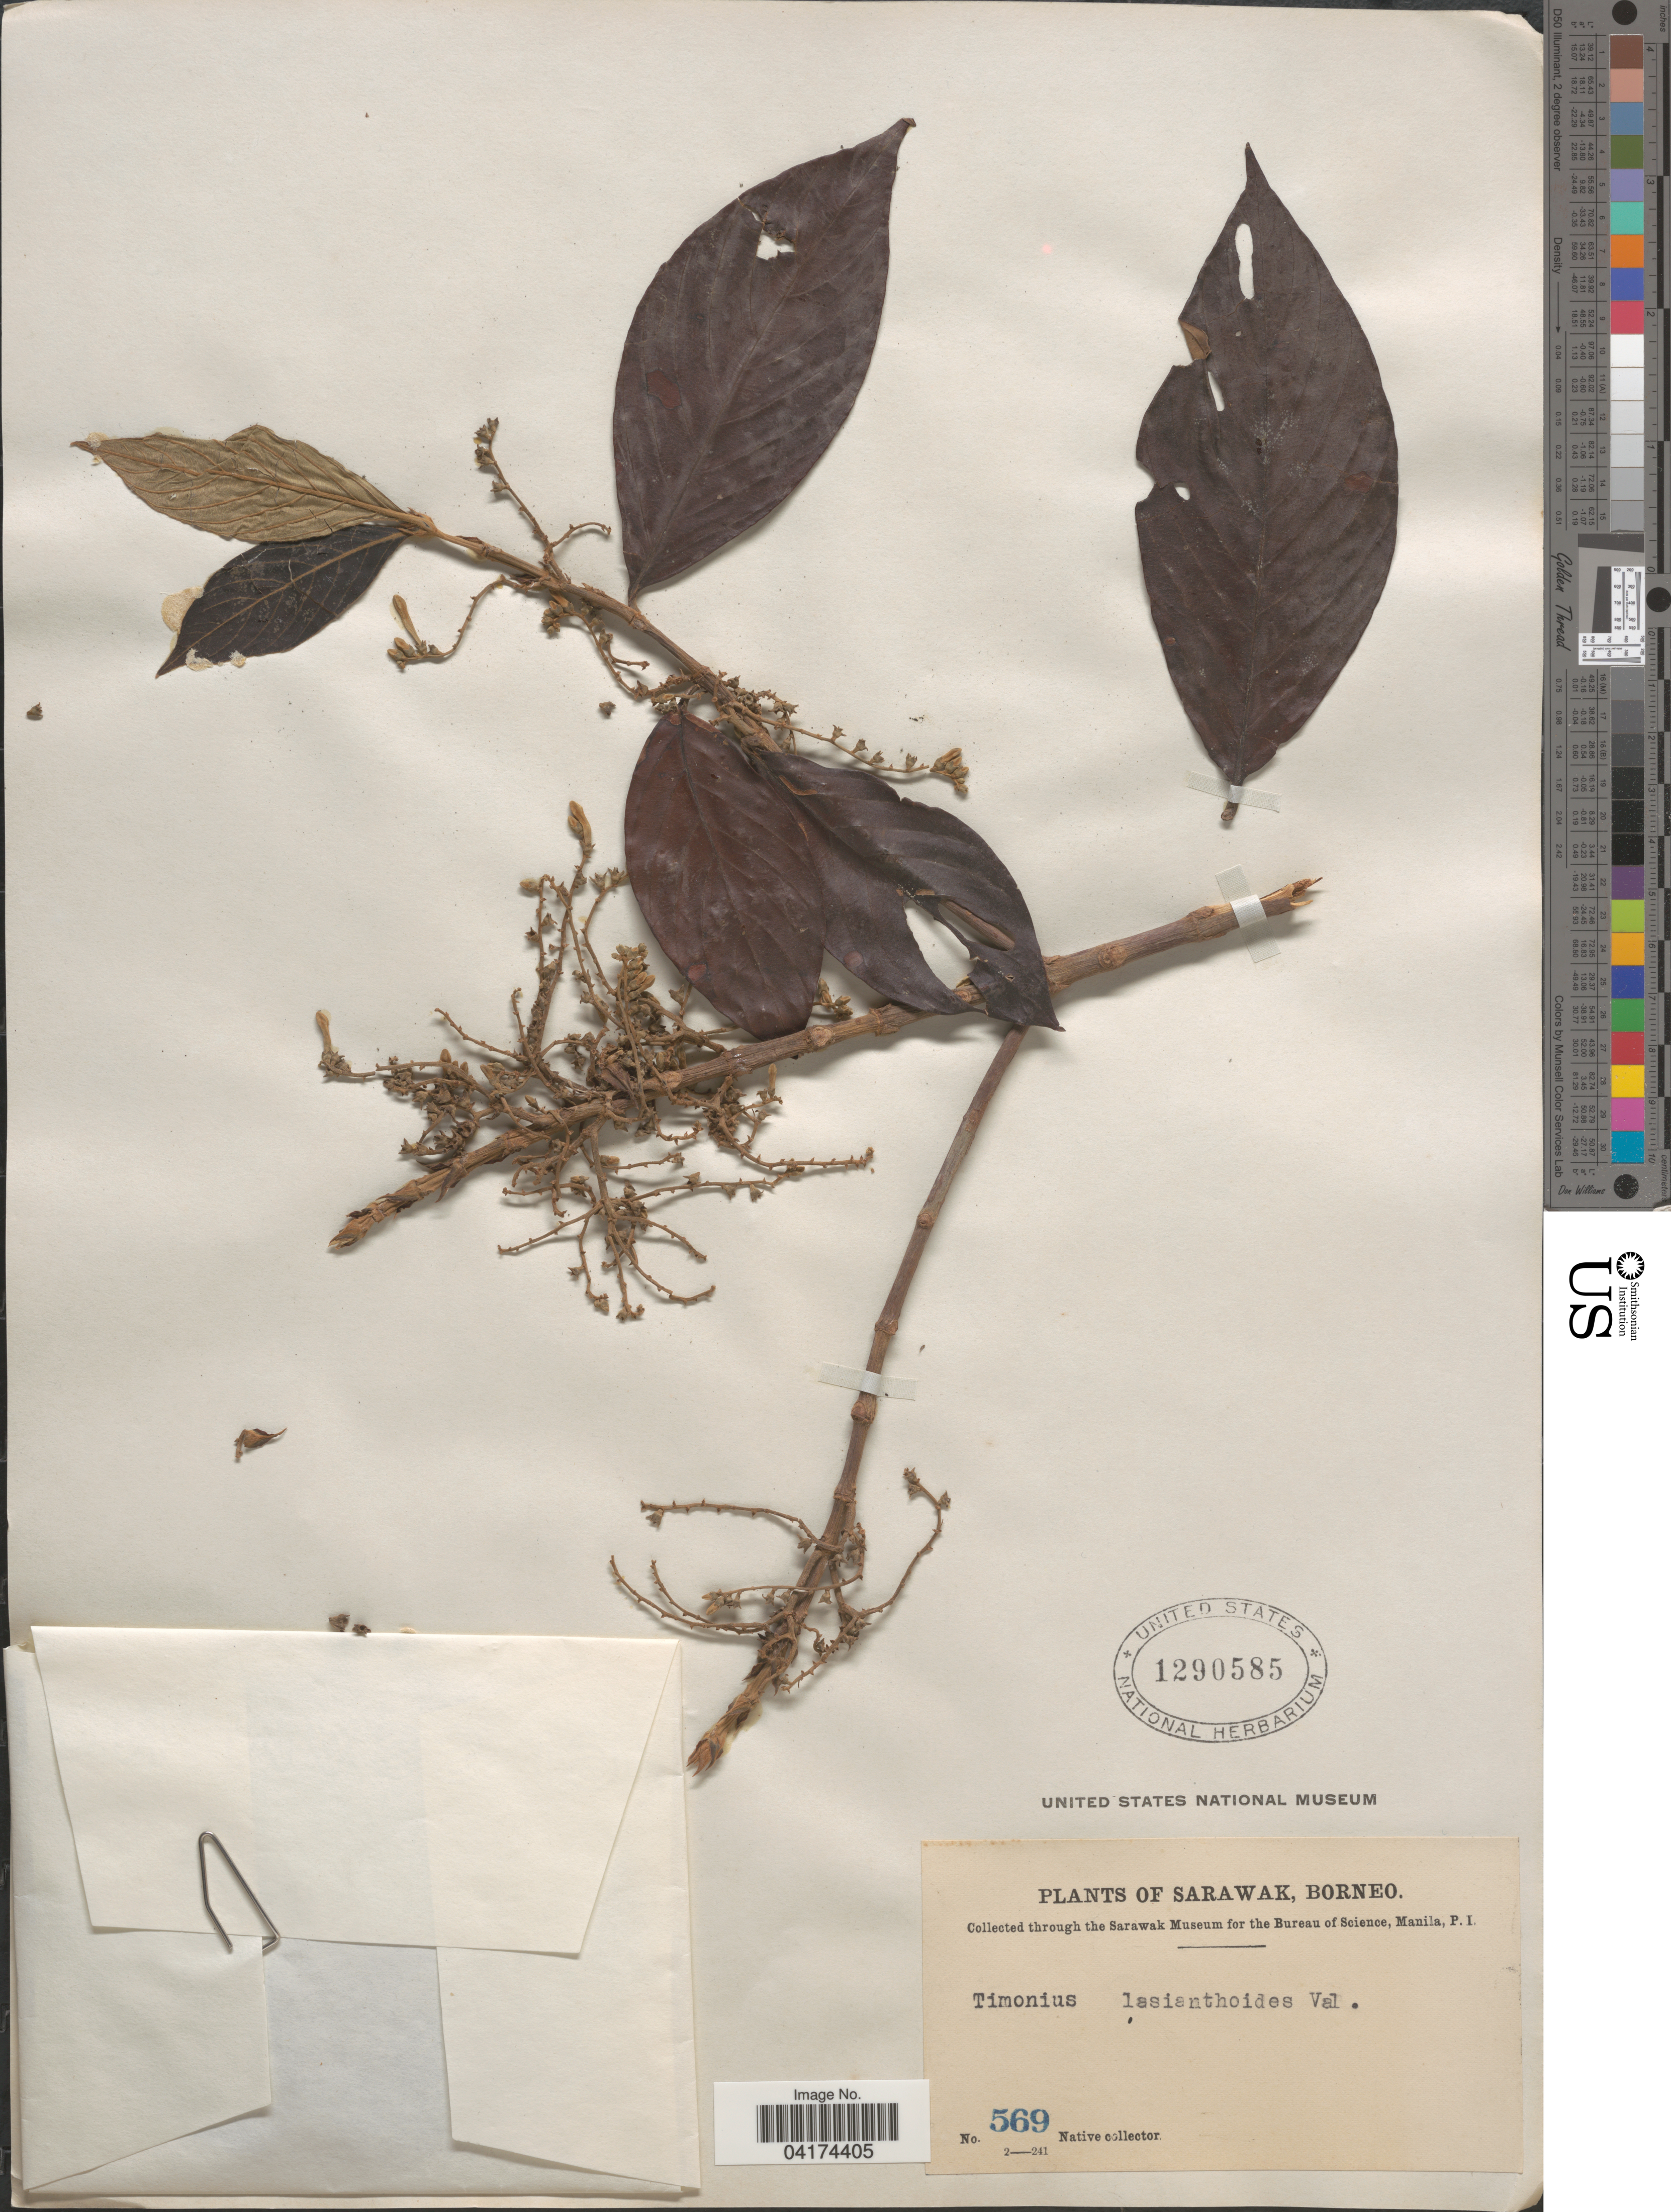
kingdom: Plantae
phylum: Tracheophyta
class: Magnoliopsida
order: Gentianales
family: Rubiaceae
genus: Timonius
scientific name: Timonius lasianthoides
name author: Valeton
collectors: Native collector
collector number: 569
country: Malaysia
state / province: Sarawak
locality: Borneo.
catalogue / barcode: US 1290585